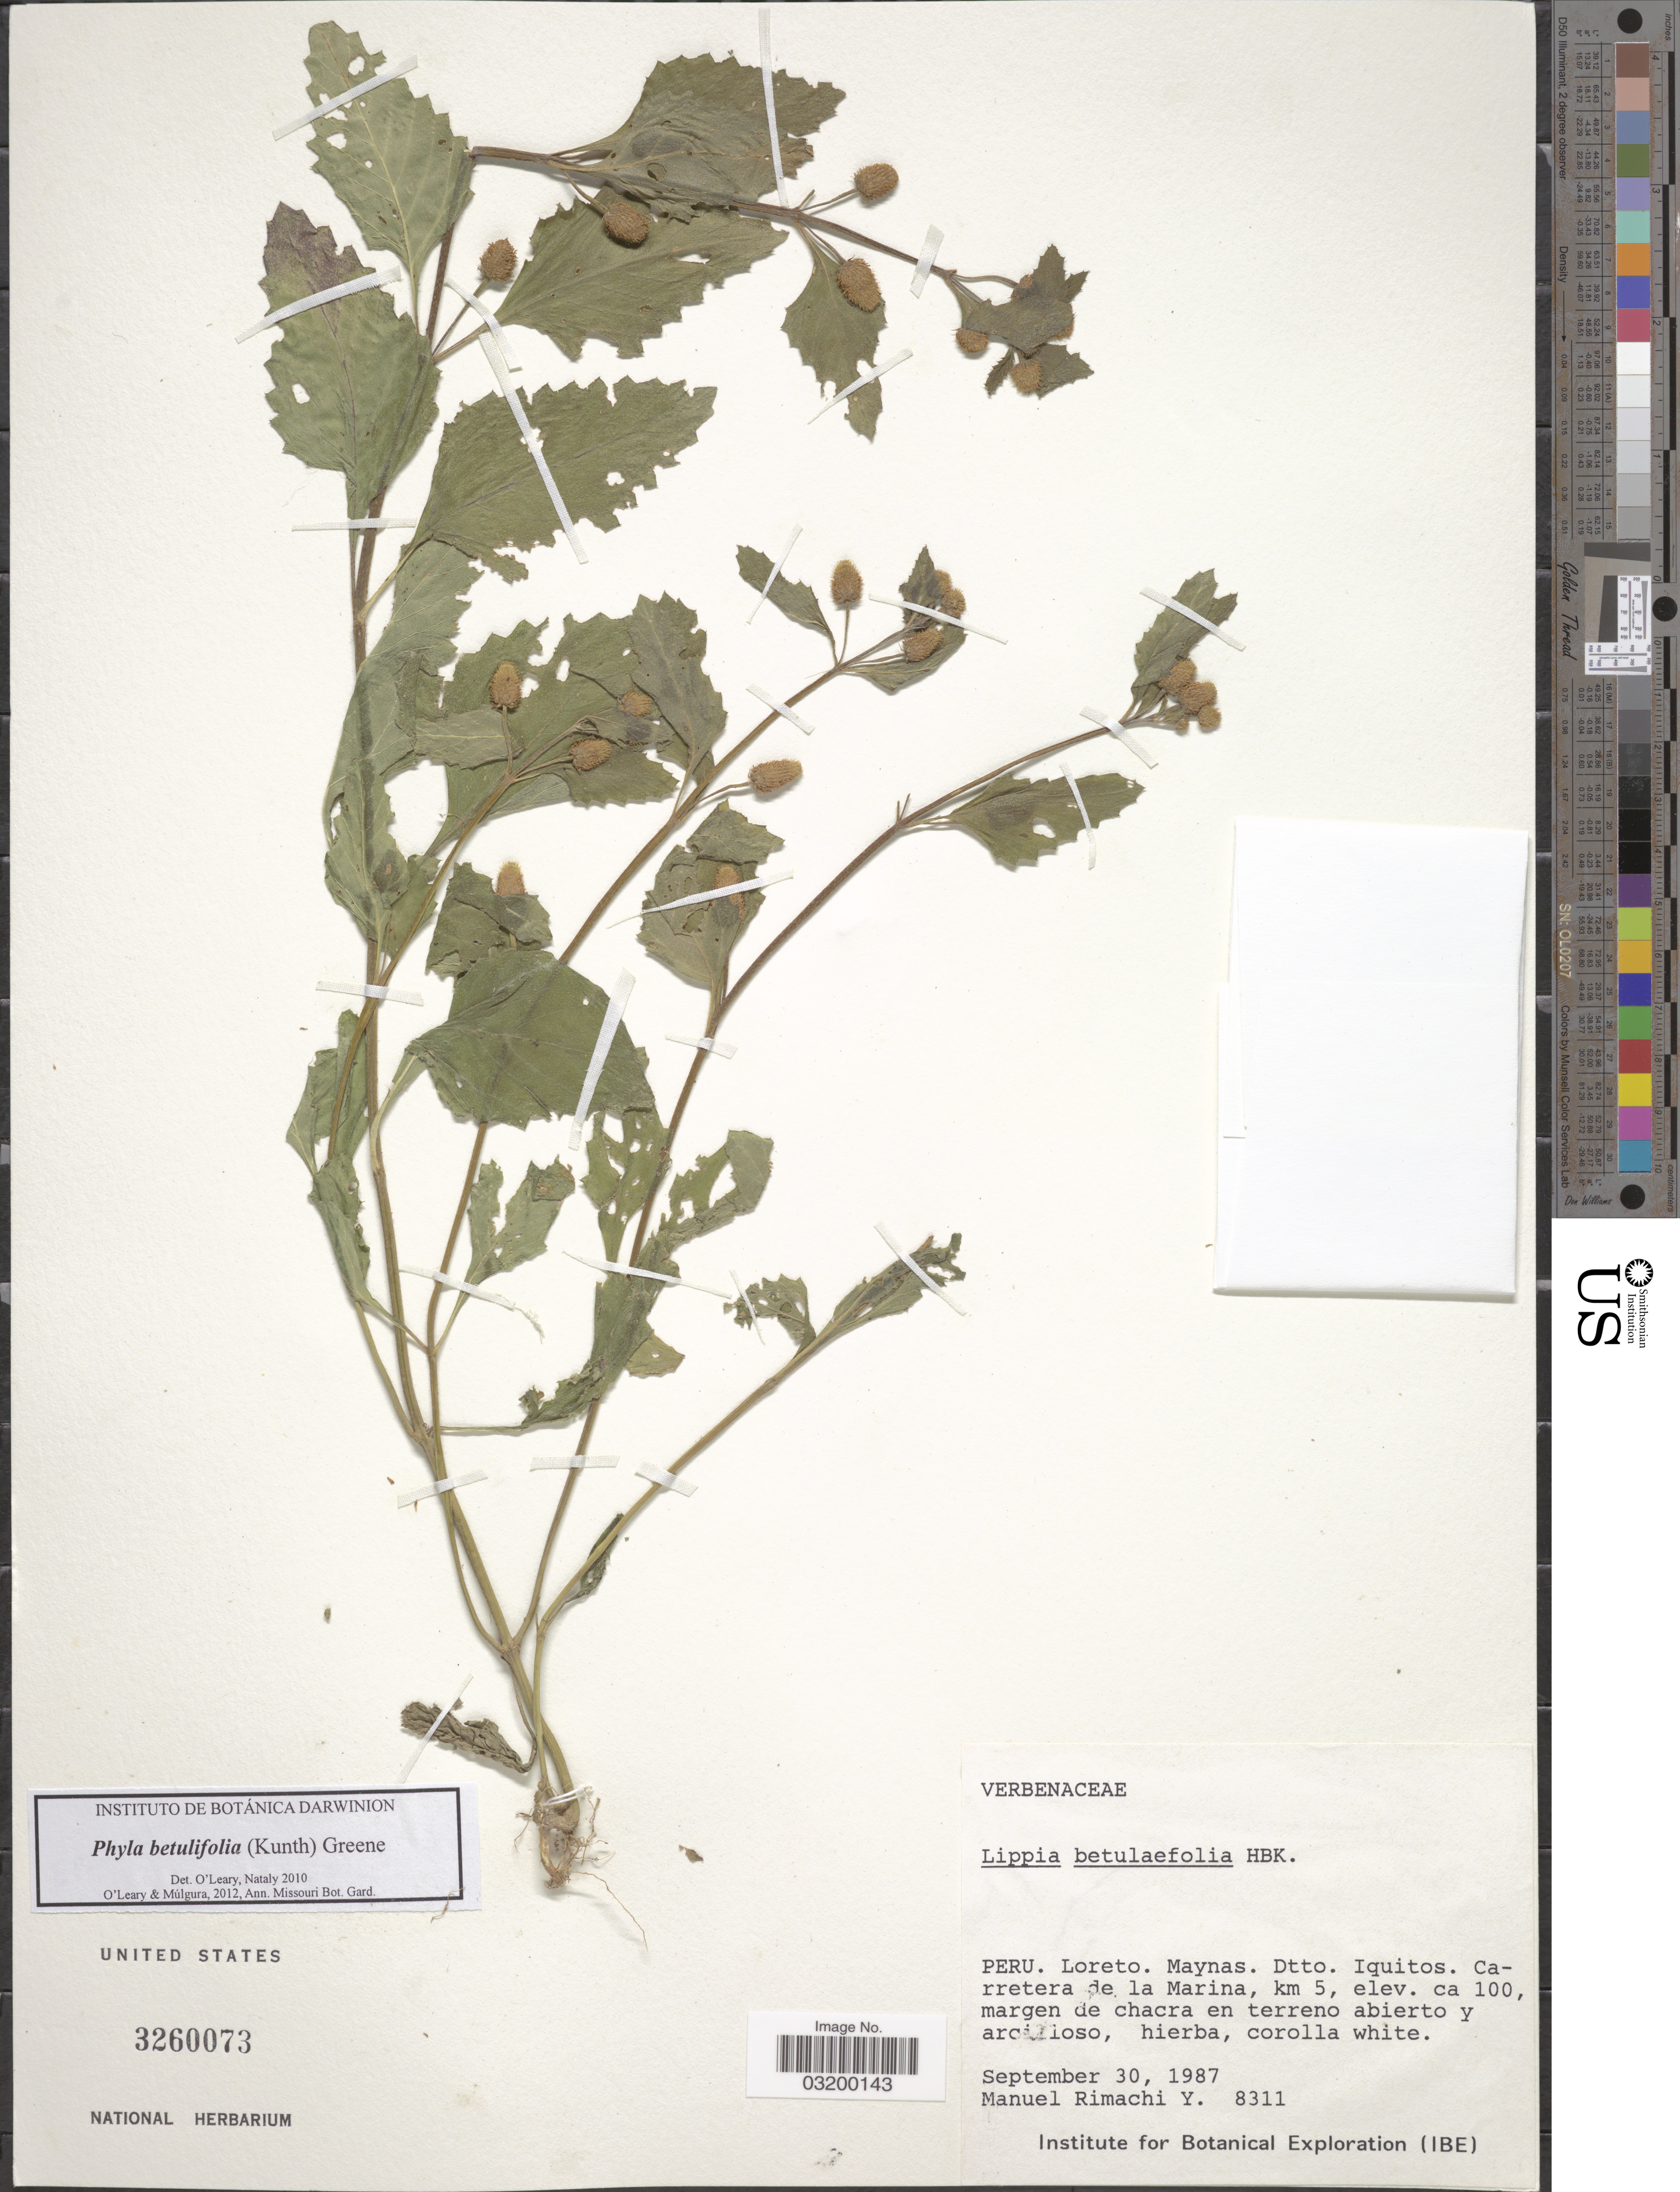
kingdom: Plantae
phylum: Tracheophyta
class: Magnoliopsida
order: Lamiales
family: Verbenaceae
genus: Phyla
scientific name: Phyla betulifolia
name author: (Kunth) Greene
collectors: M. Rimachi Y.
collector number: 8311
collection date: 1987-09-30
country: Peru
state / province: Loreto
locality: Maynas. Dtto. Iquitos. Carretera de la Marina, km 5, margen de chacra en terreno abierto y arcilloso.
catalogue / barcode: US 3260073